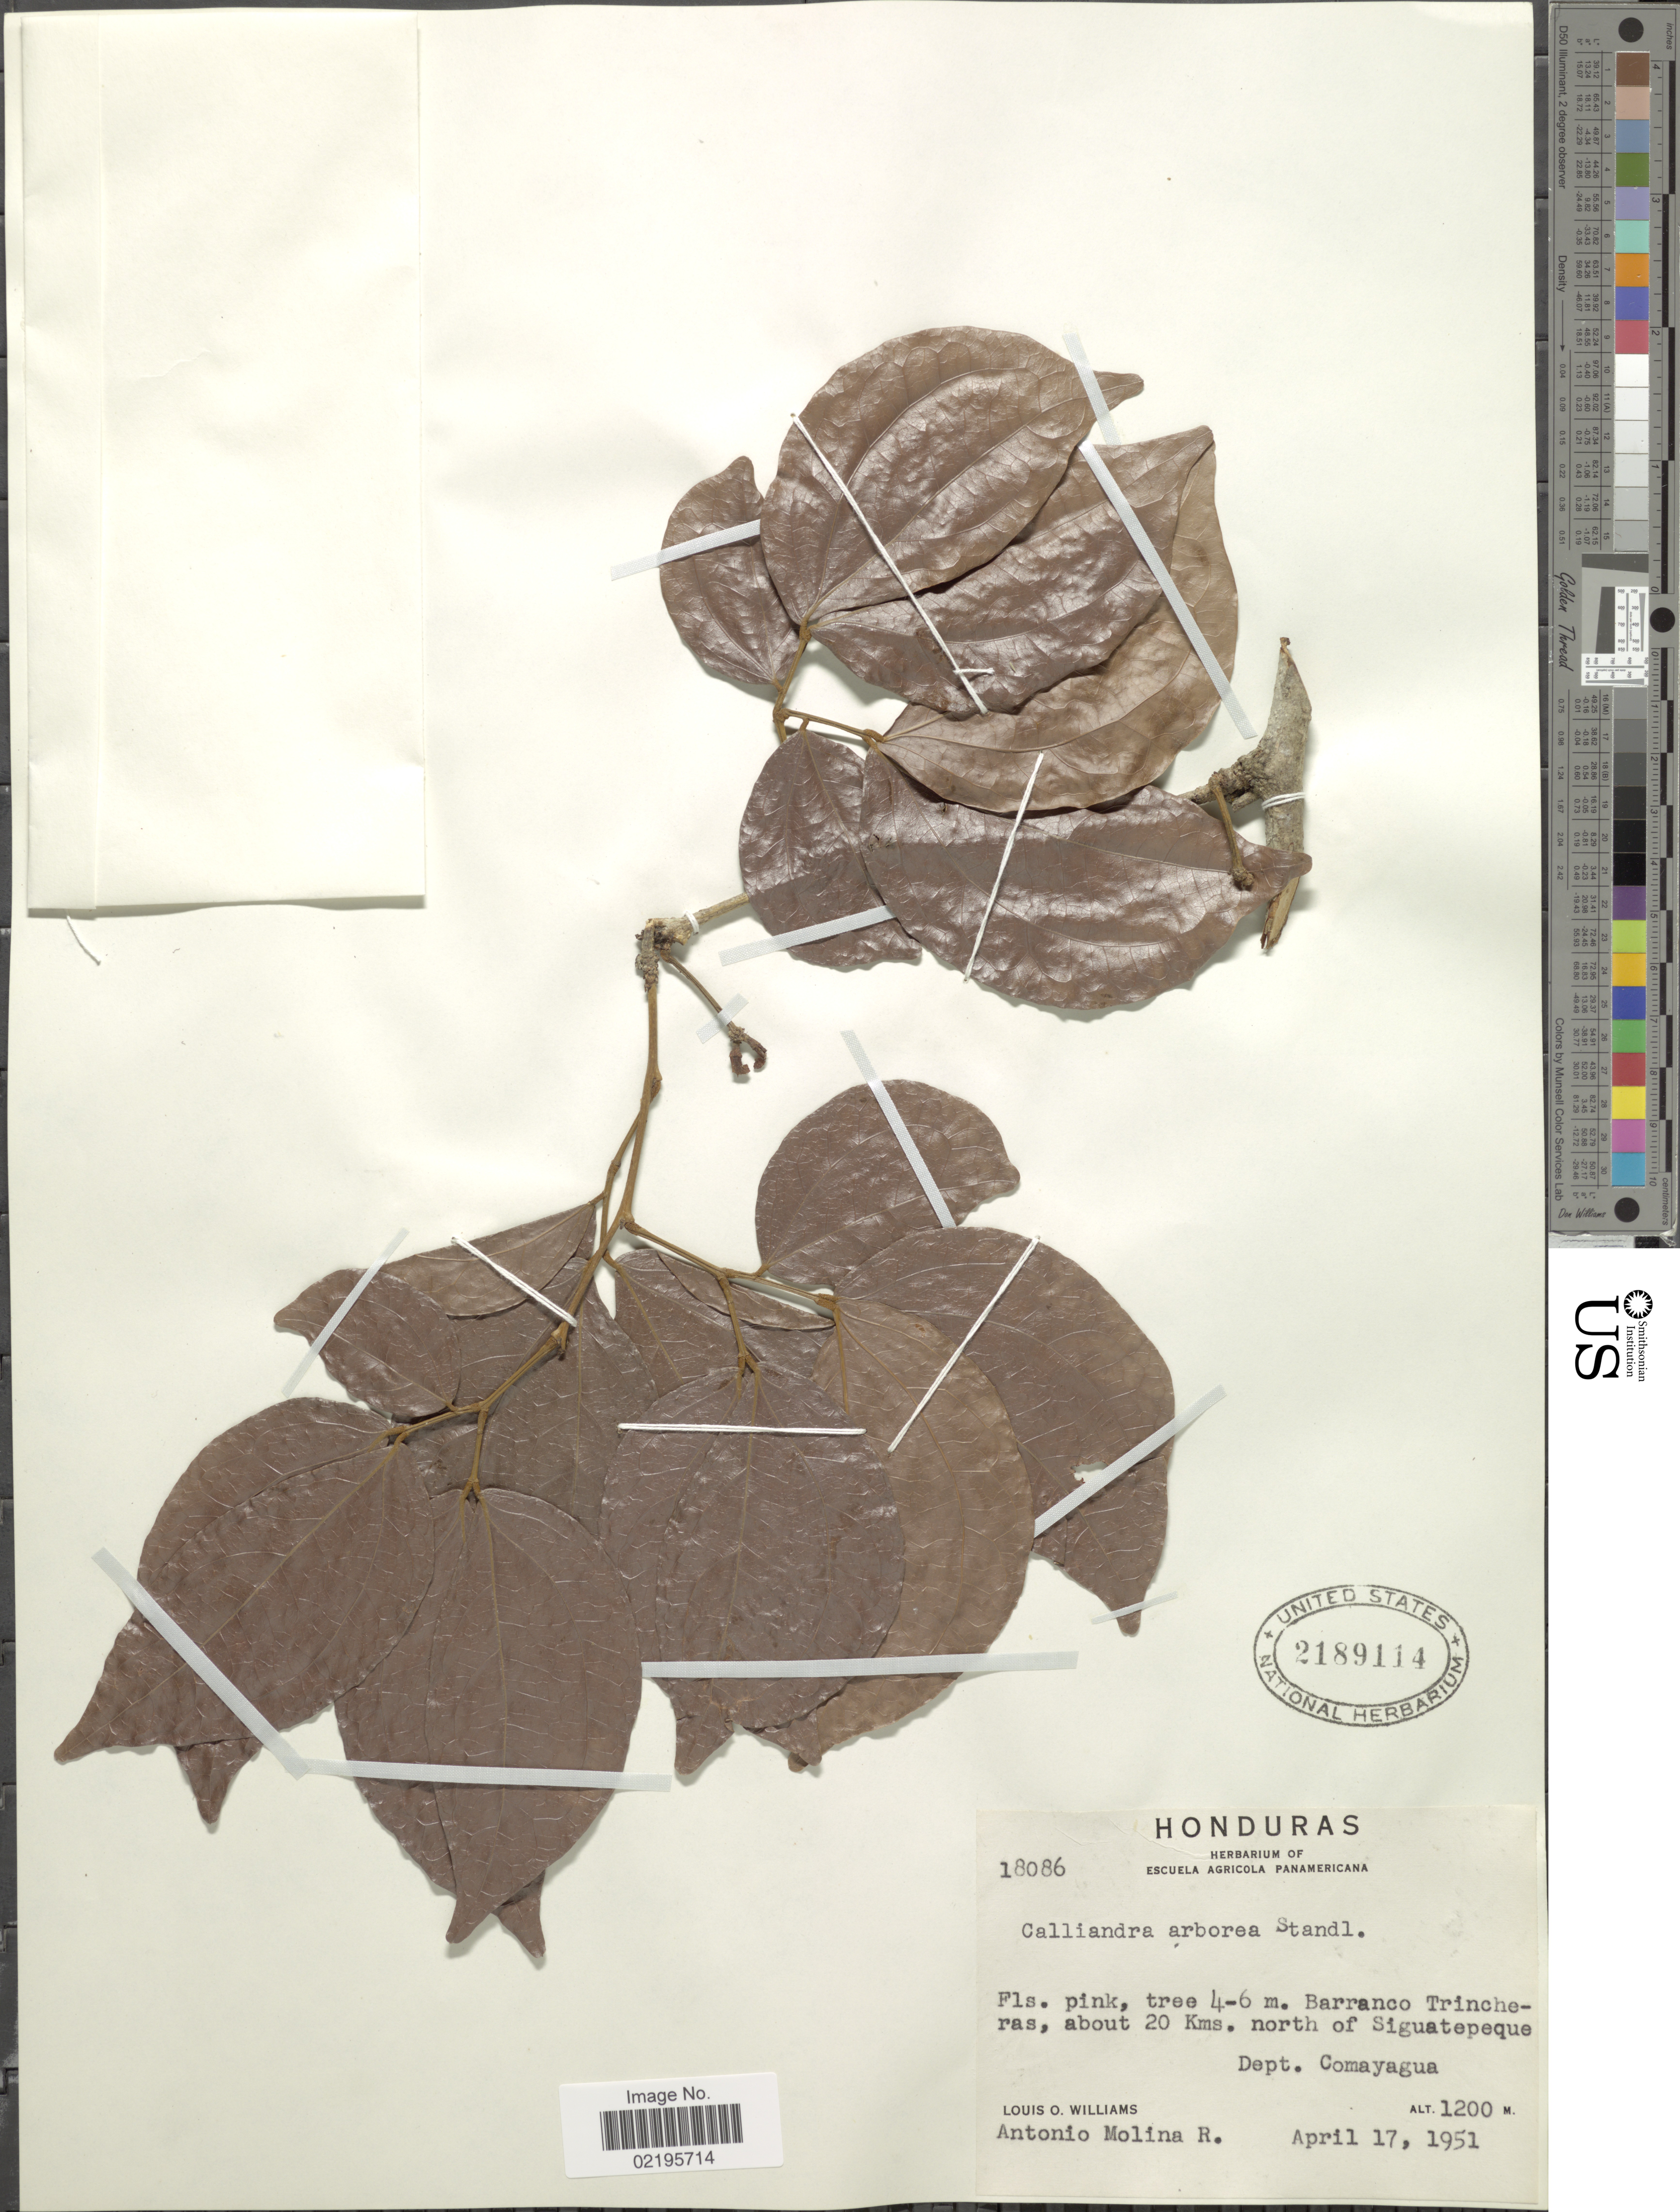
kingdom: Plantae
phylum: Tracheophyta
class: Magnoliopsida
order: Fabales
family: Fabaceae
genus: Calliandra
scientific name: Calliandra arborea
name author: Standl.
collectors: L. O. Williams & A. Molina R.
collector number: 18086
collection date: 1951-04-17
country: Honduras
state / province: Comayagua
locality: Barranco Trincheras, about 20 kms. north of Siguatepeque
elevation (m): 1200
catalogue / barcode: US 2189114